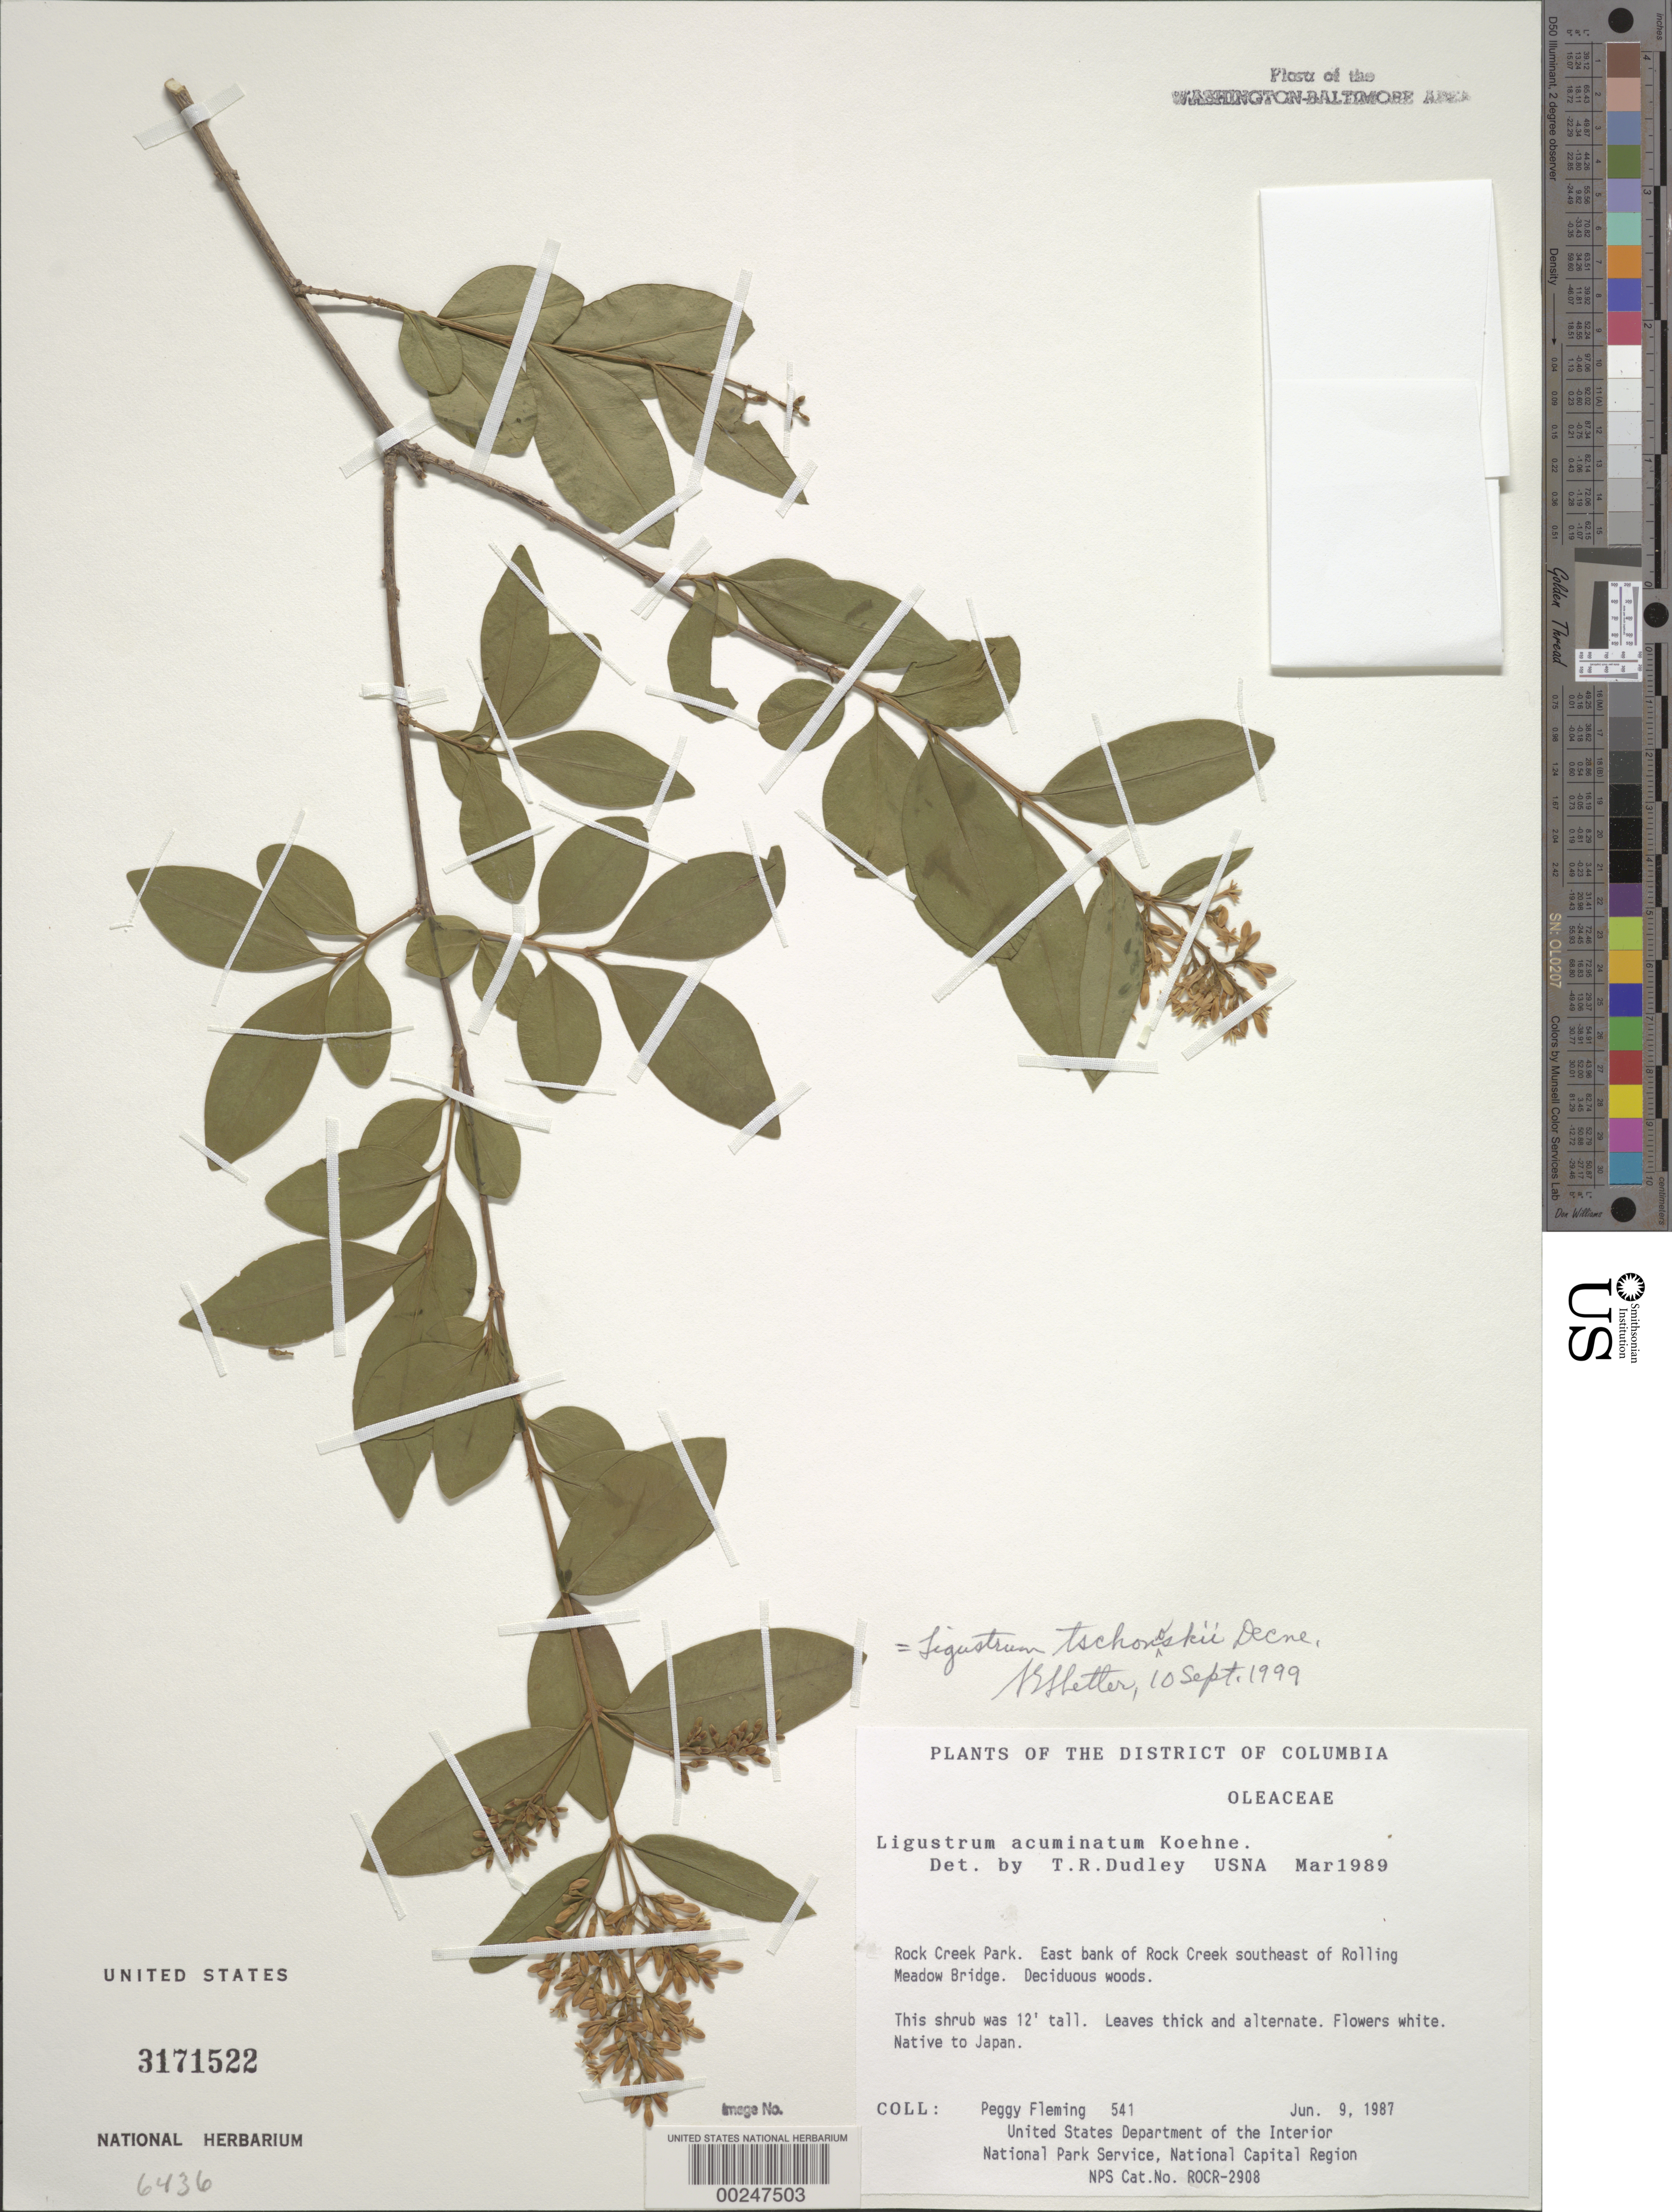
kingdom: Plantae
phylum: Tracheophyta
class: Magnoliopsida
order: Lamiales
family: Oleaceae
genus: Ligustrum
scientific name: Ligustrum tschonoskii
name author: Decne.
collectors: P. Fleming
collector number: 541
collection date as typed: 09 Jun 1987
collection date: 1987-06-09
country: United States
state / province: District of Columbia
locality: Rock Creek Park, E bank of Rock Creek SE of Rolling Meadow Bridge Rock Creek Park and Vicinity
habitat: Deciduous woods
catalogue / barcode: US 3171522